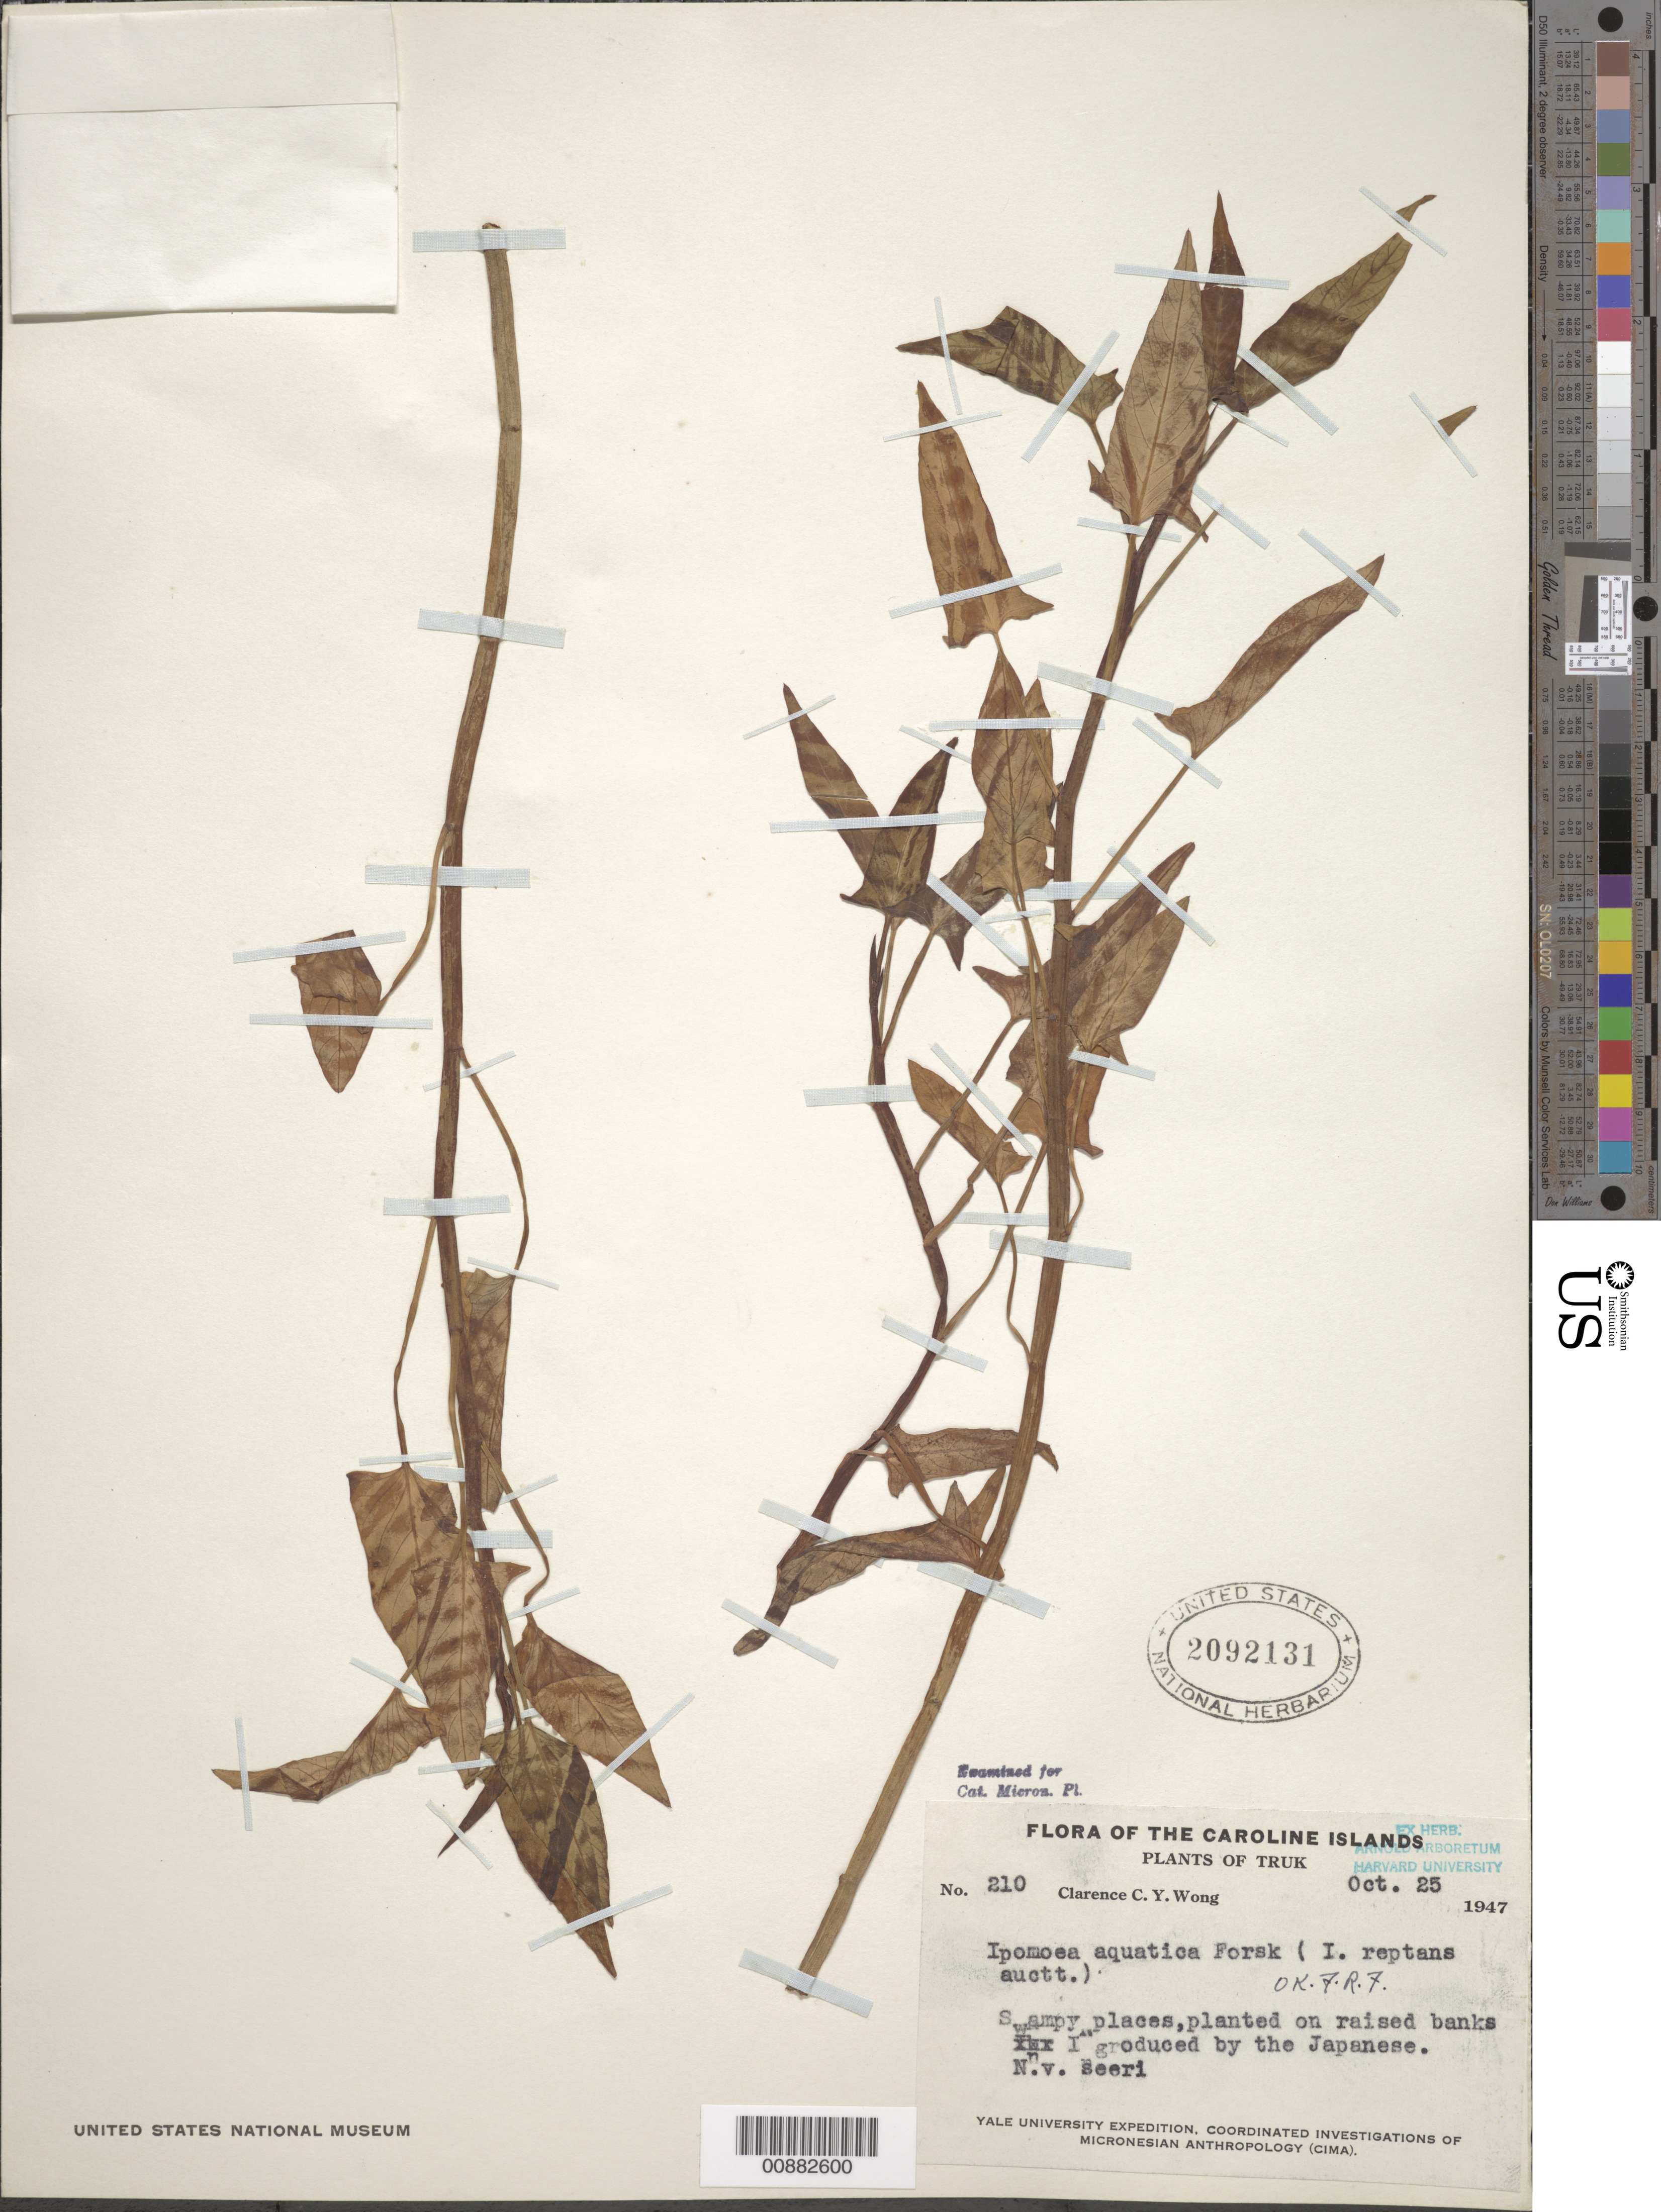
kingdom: Plantae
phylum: Tracheophyta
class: Magnoliopsida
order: Solanales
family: Convolvulaceae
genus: Ipomoea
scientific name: Ipomoea aquatica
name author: Forssk.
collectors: C. Wong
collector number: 210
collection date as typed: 25 Oct 1947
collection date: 1947-10-25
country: Micronesia, Federated States of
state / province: Truk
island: Truk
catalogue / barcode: US 2092131